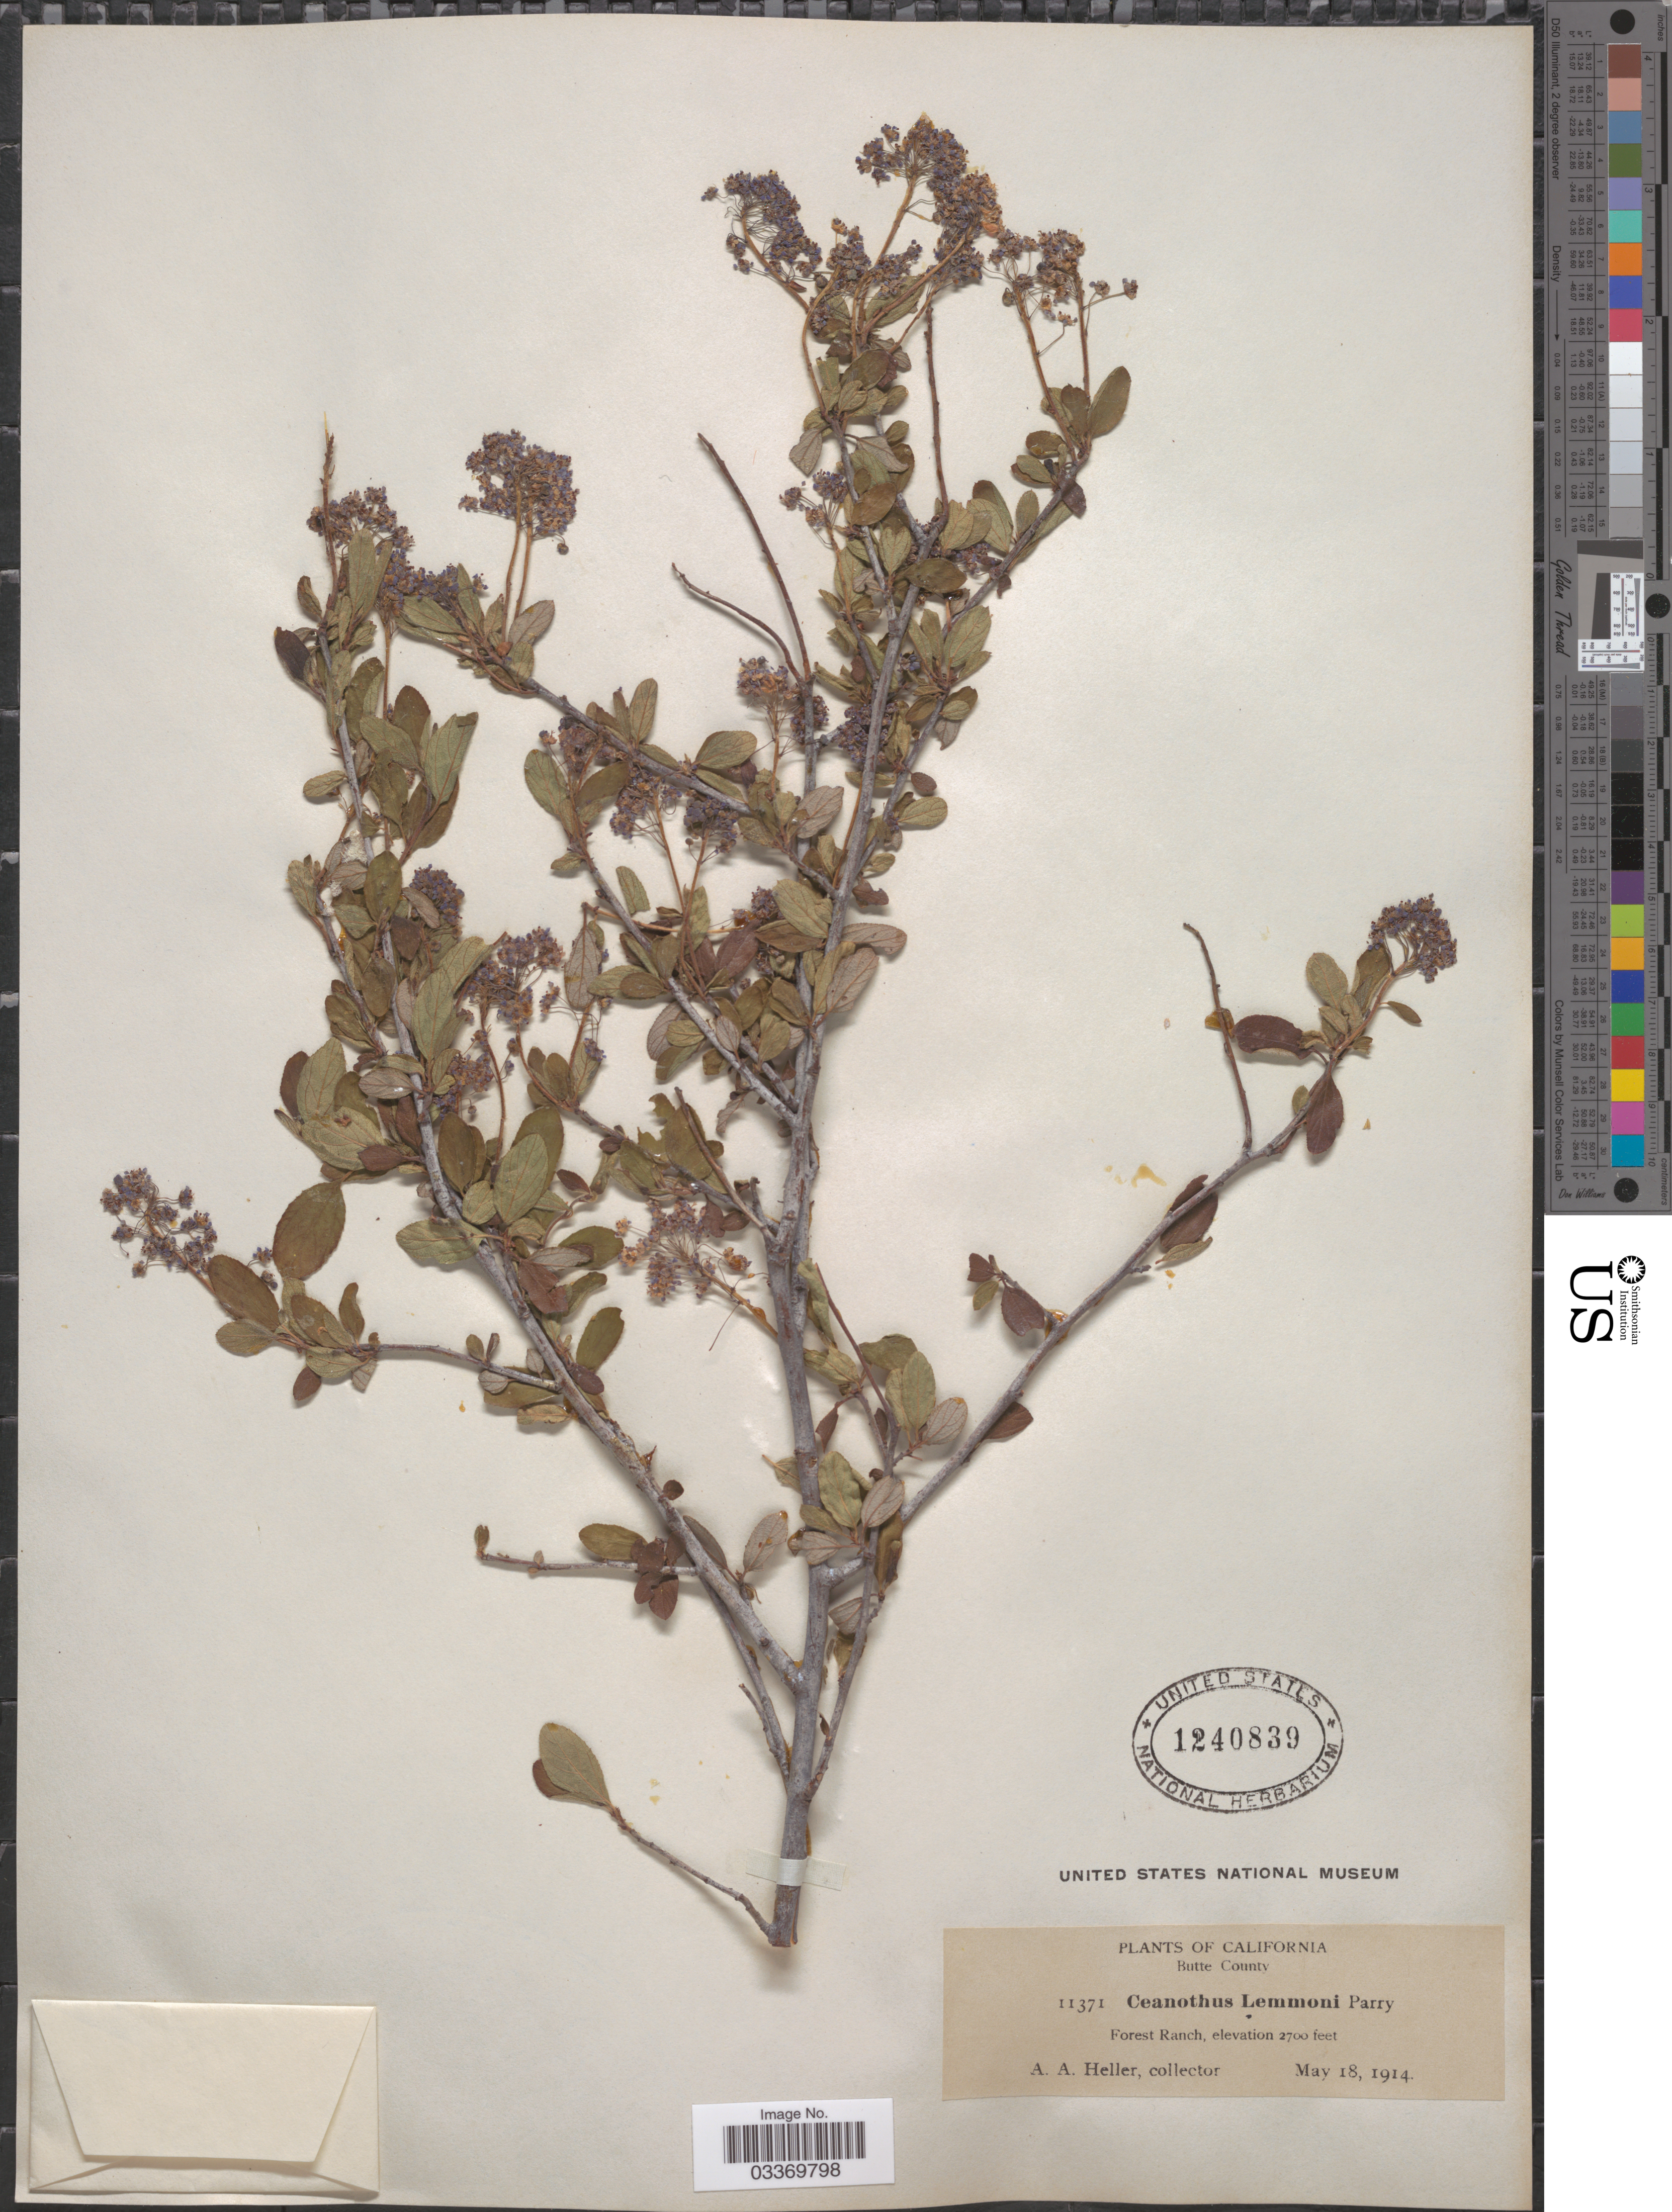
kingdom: Plantae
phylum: Tracheophyta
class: Magnoliopsida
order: Rosales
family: Rhamnaceae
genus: Ceanothus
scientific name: Ceanothus lemmonii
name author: Parry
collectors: A. A. Heller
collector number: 11371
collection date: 1914-05-18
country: United States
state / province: California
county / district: Butte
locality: Butte County. Forest Ranch.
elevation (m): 823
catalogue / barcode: US 1240839